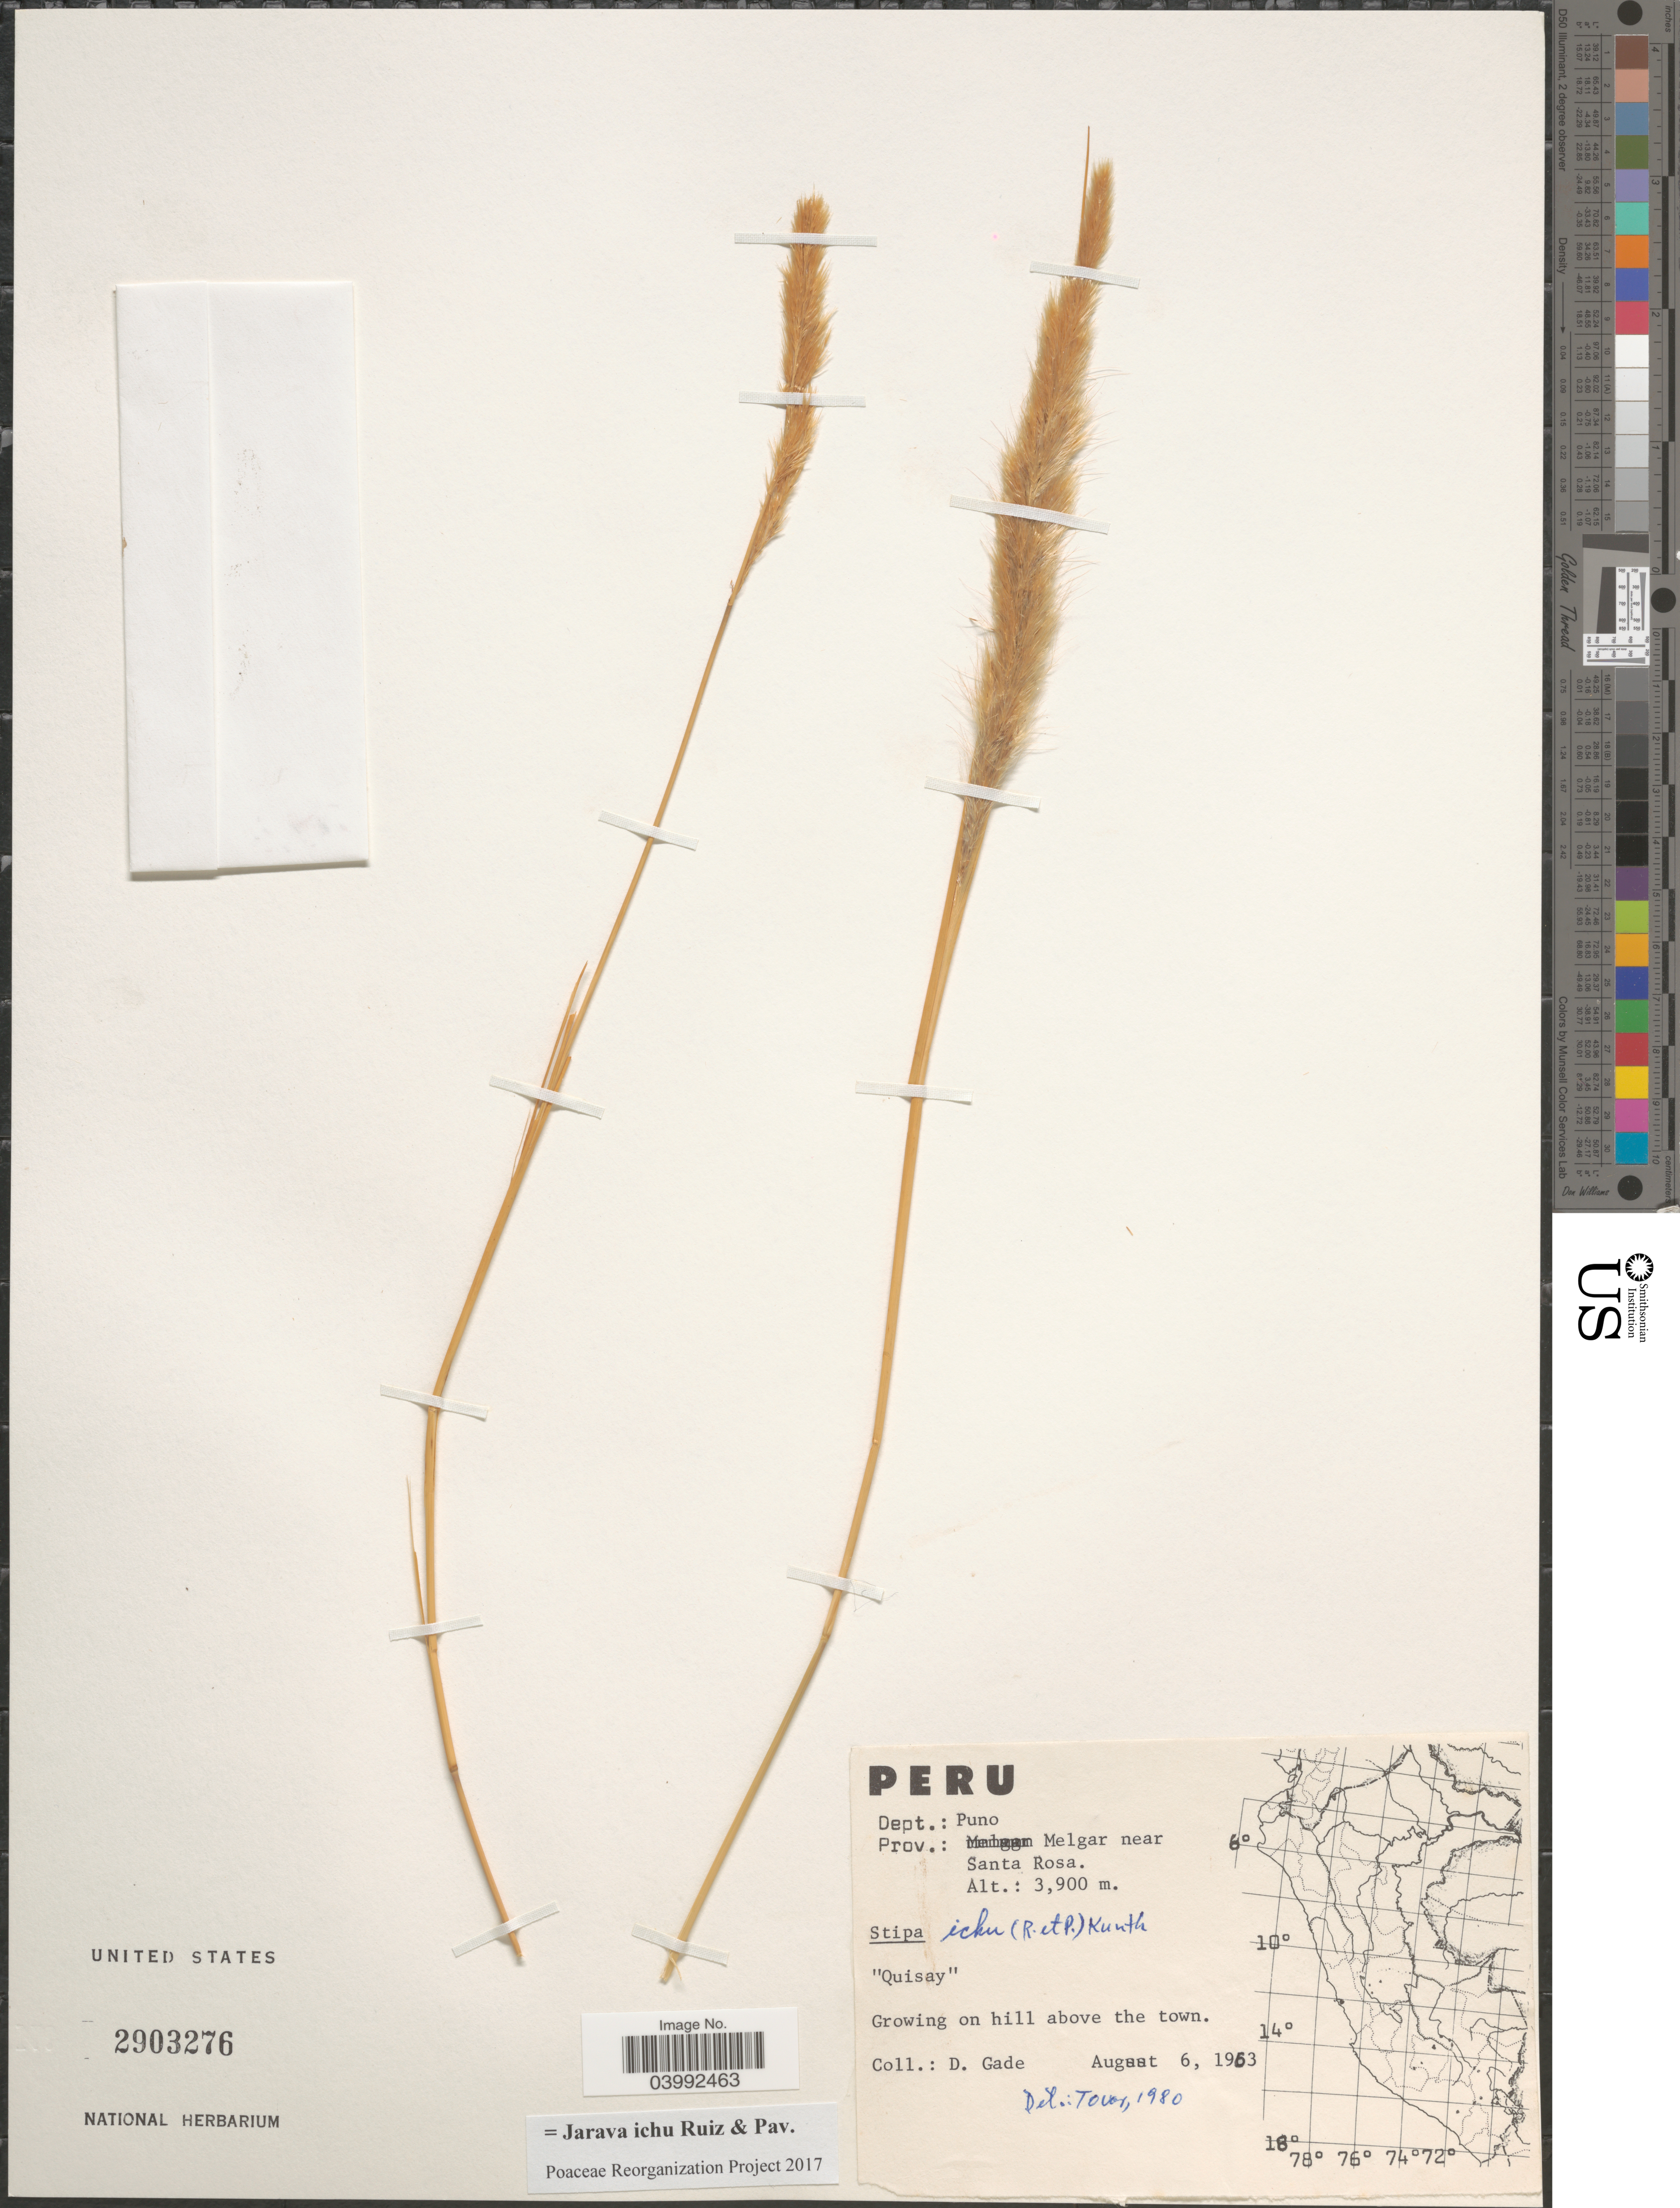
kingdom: Plantae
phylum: Tracheophyta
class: Liliopsida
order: Poales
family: Poaceae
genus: Jarava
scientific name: Jarava ichu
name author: Ruiz & Pav.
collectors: D. Gade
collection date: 1963-08-06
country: Peru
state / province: Puno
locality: Dept.: Puno. Prov.: Melgar near Santa Rosa.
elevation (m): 3900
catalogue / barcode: US 2903276